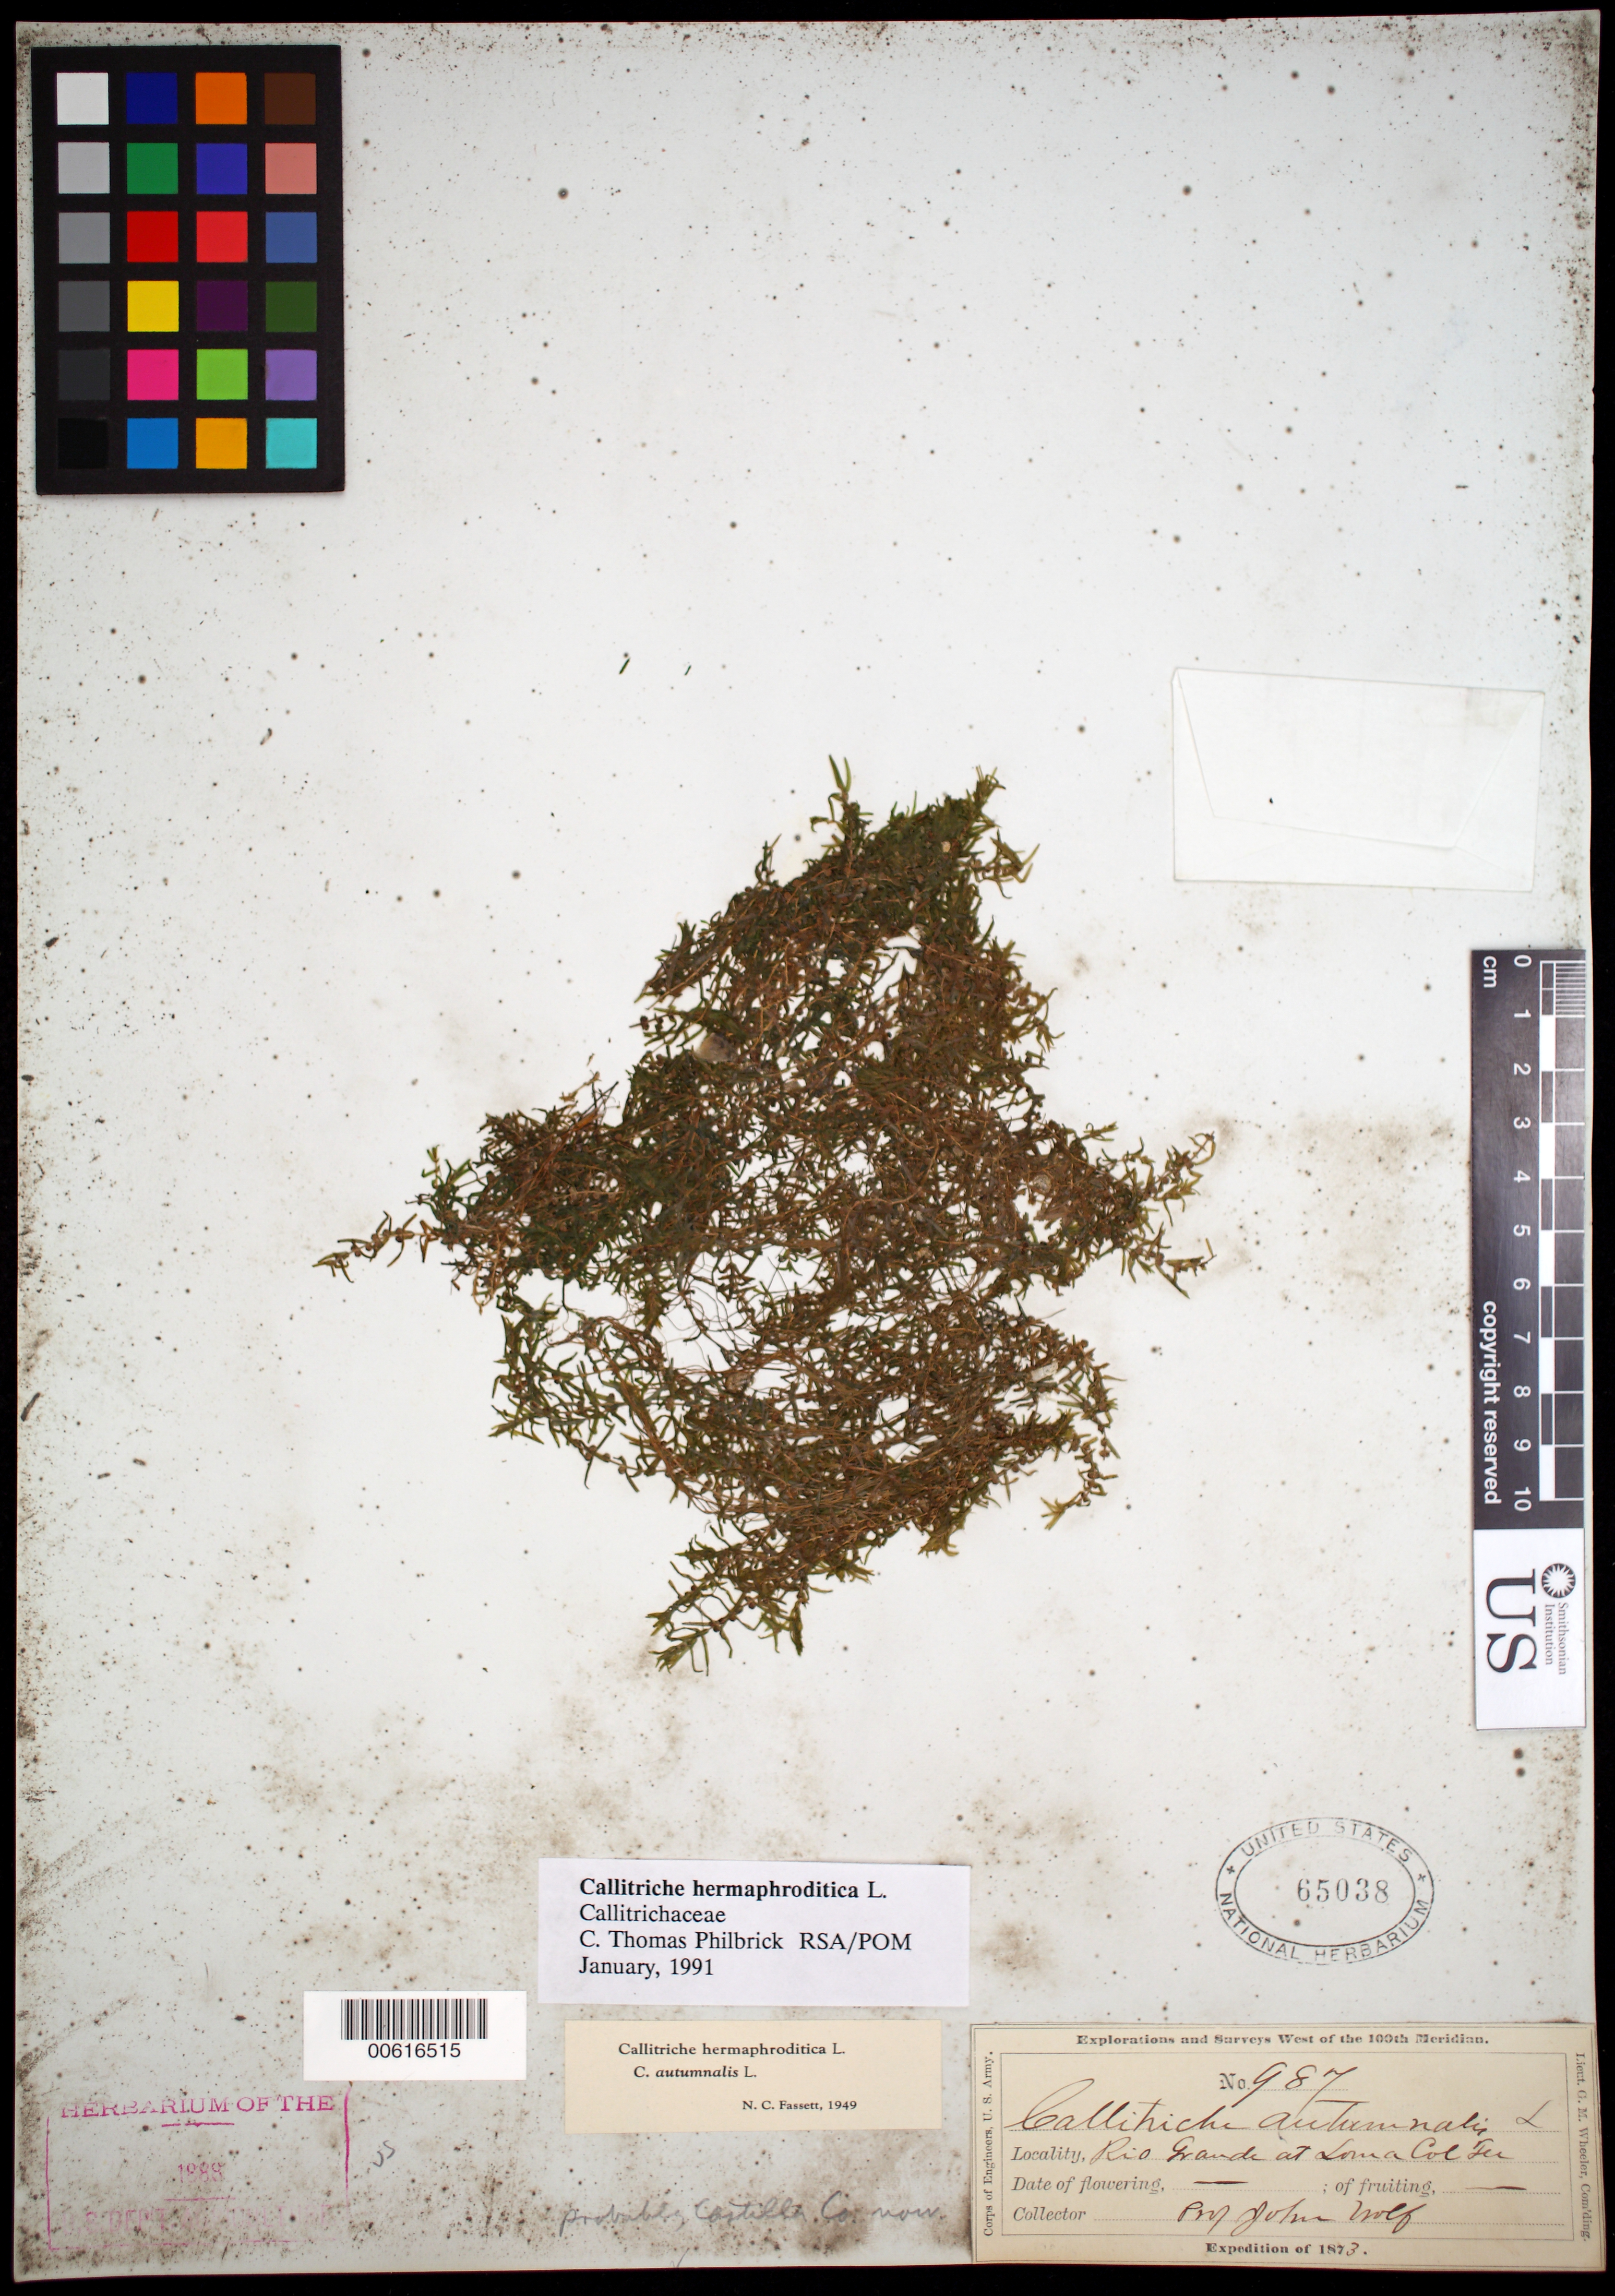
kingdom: Plantae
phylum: Tracheophyta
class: Magnoliopsida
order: Lamiales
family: Plantaginaceae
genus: Callitriche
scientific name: Callitriche hermaphroditica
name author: L.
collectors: J. Wolf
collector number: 987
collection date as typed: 1873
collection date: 1873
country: United States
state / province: Colorado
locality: Rio Grande at Loma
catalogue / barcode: US 65038